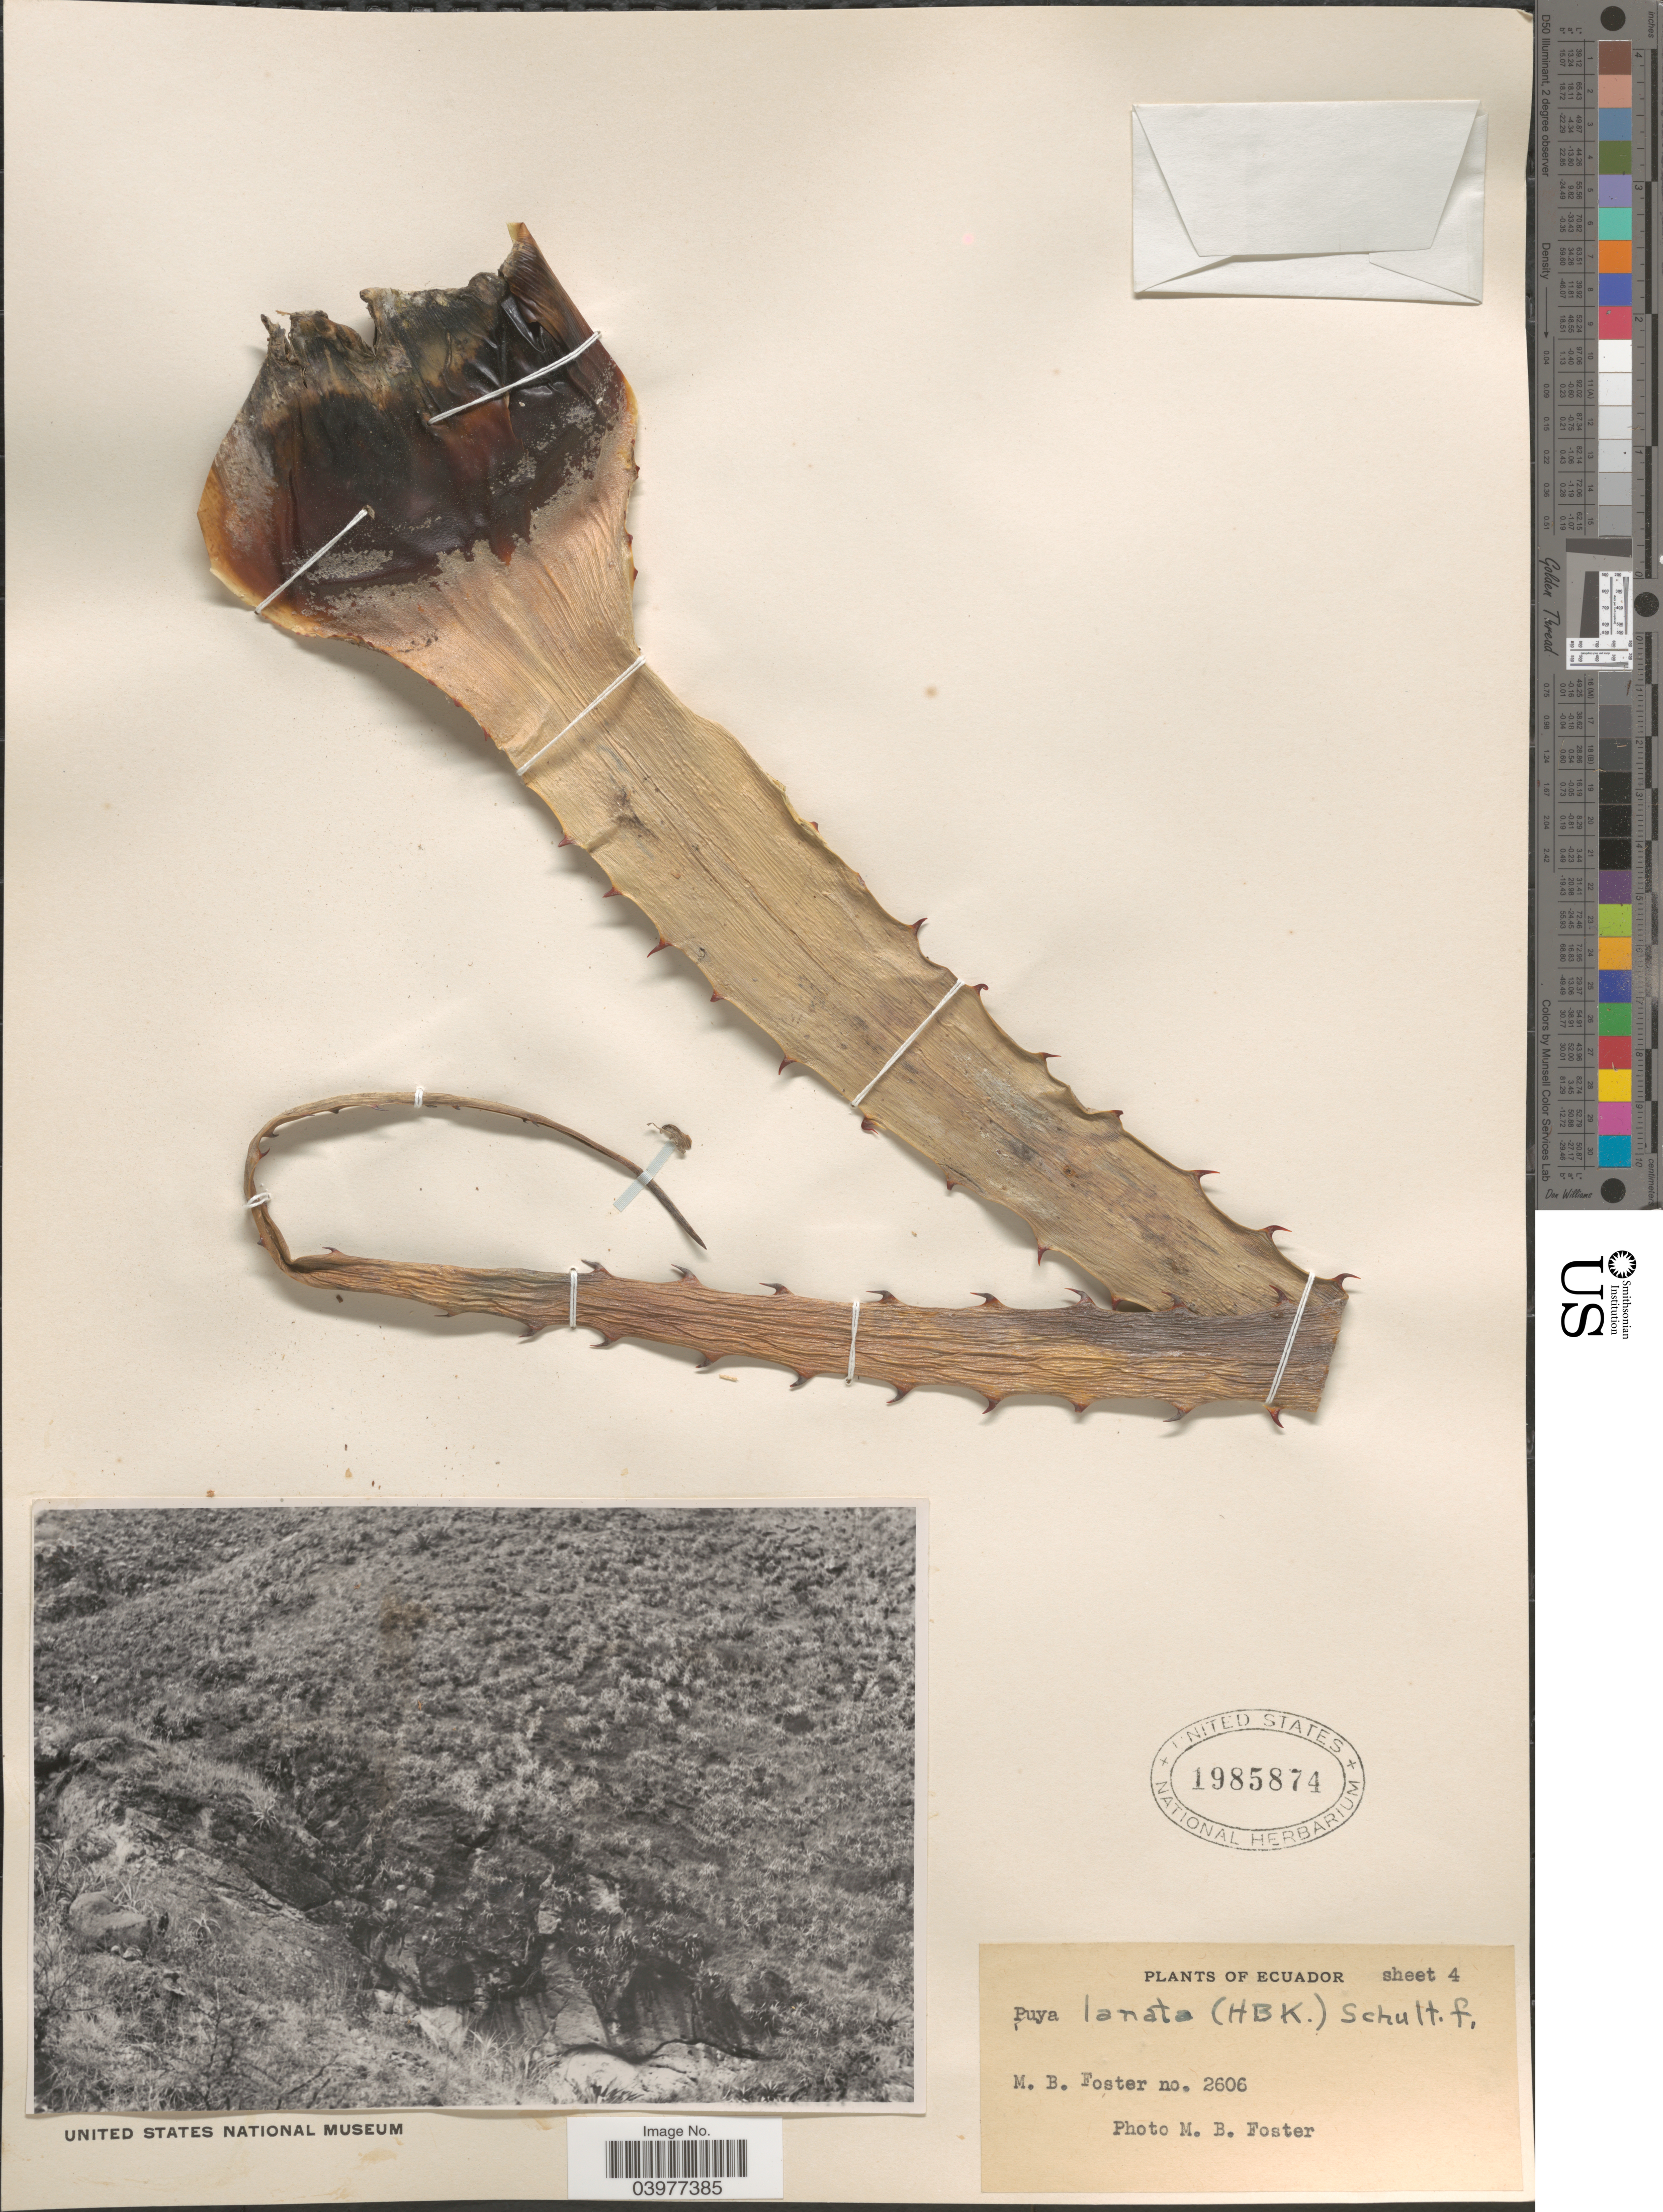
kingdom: Plantae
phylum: Tracheophyta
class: Liliopsida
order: Poales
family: Bromeliaceae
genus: Puya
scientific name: Puya lanata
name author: (Kunth) Schult. f.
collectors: M. B. Foster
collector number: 2606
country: Ecuador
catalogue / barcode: US 1985874